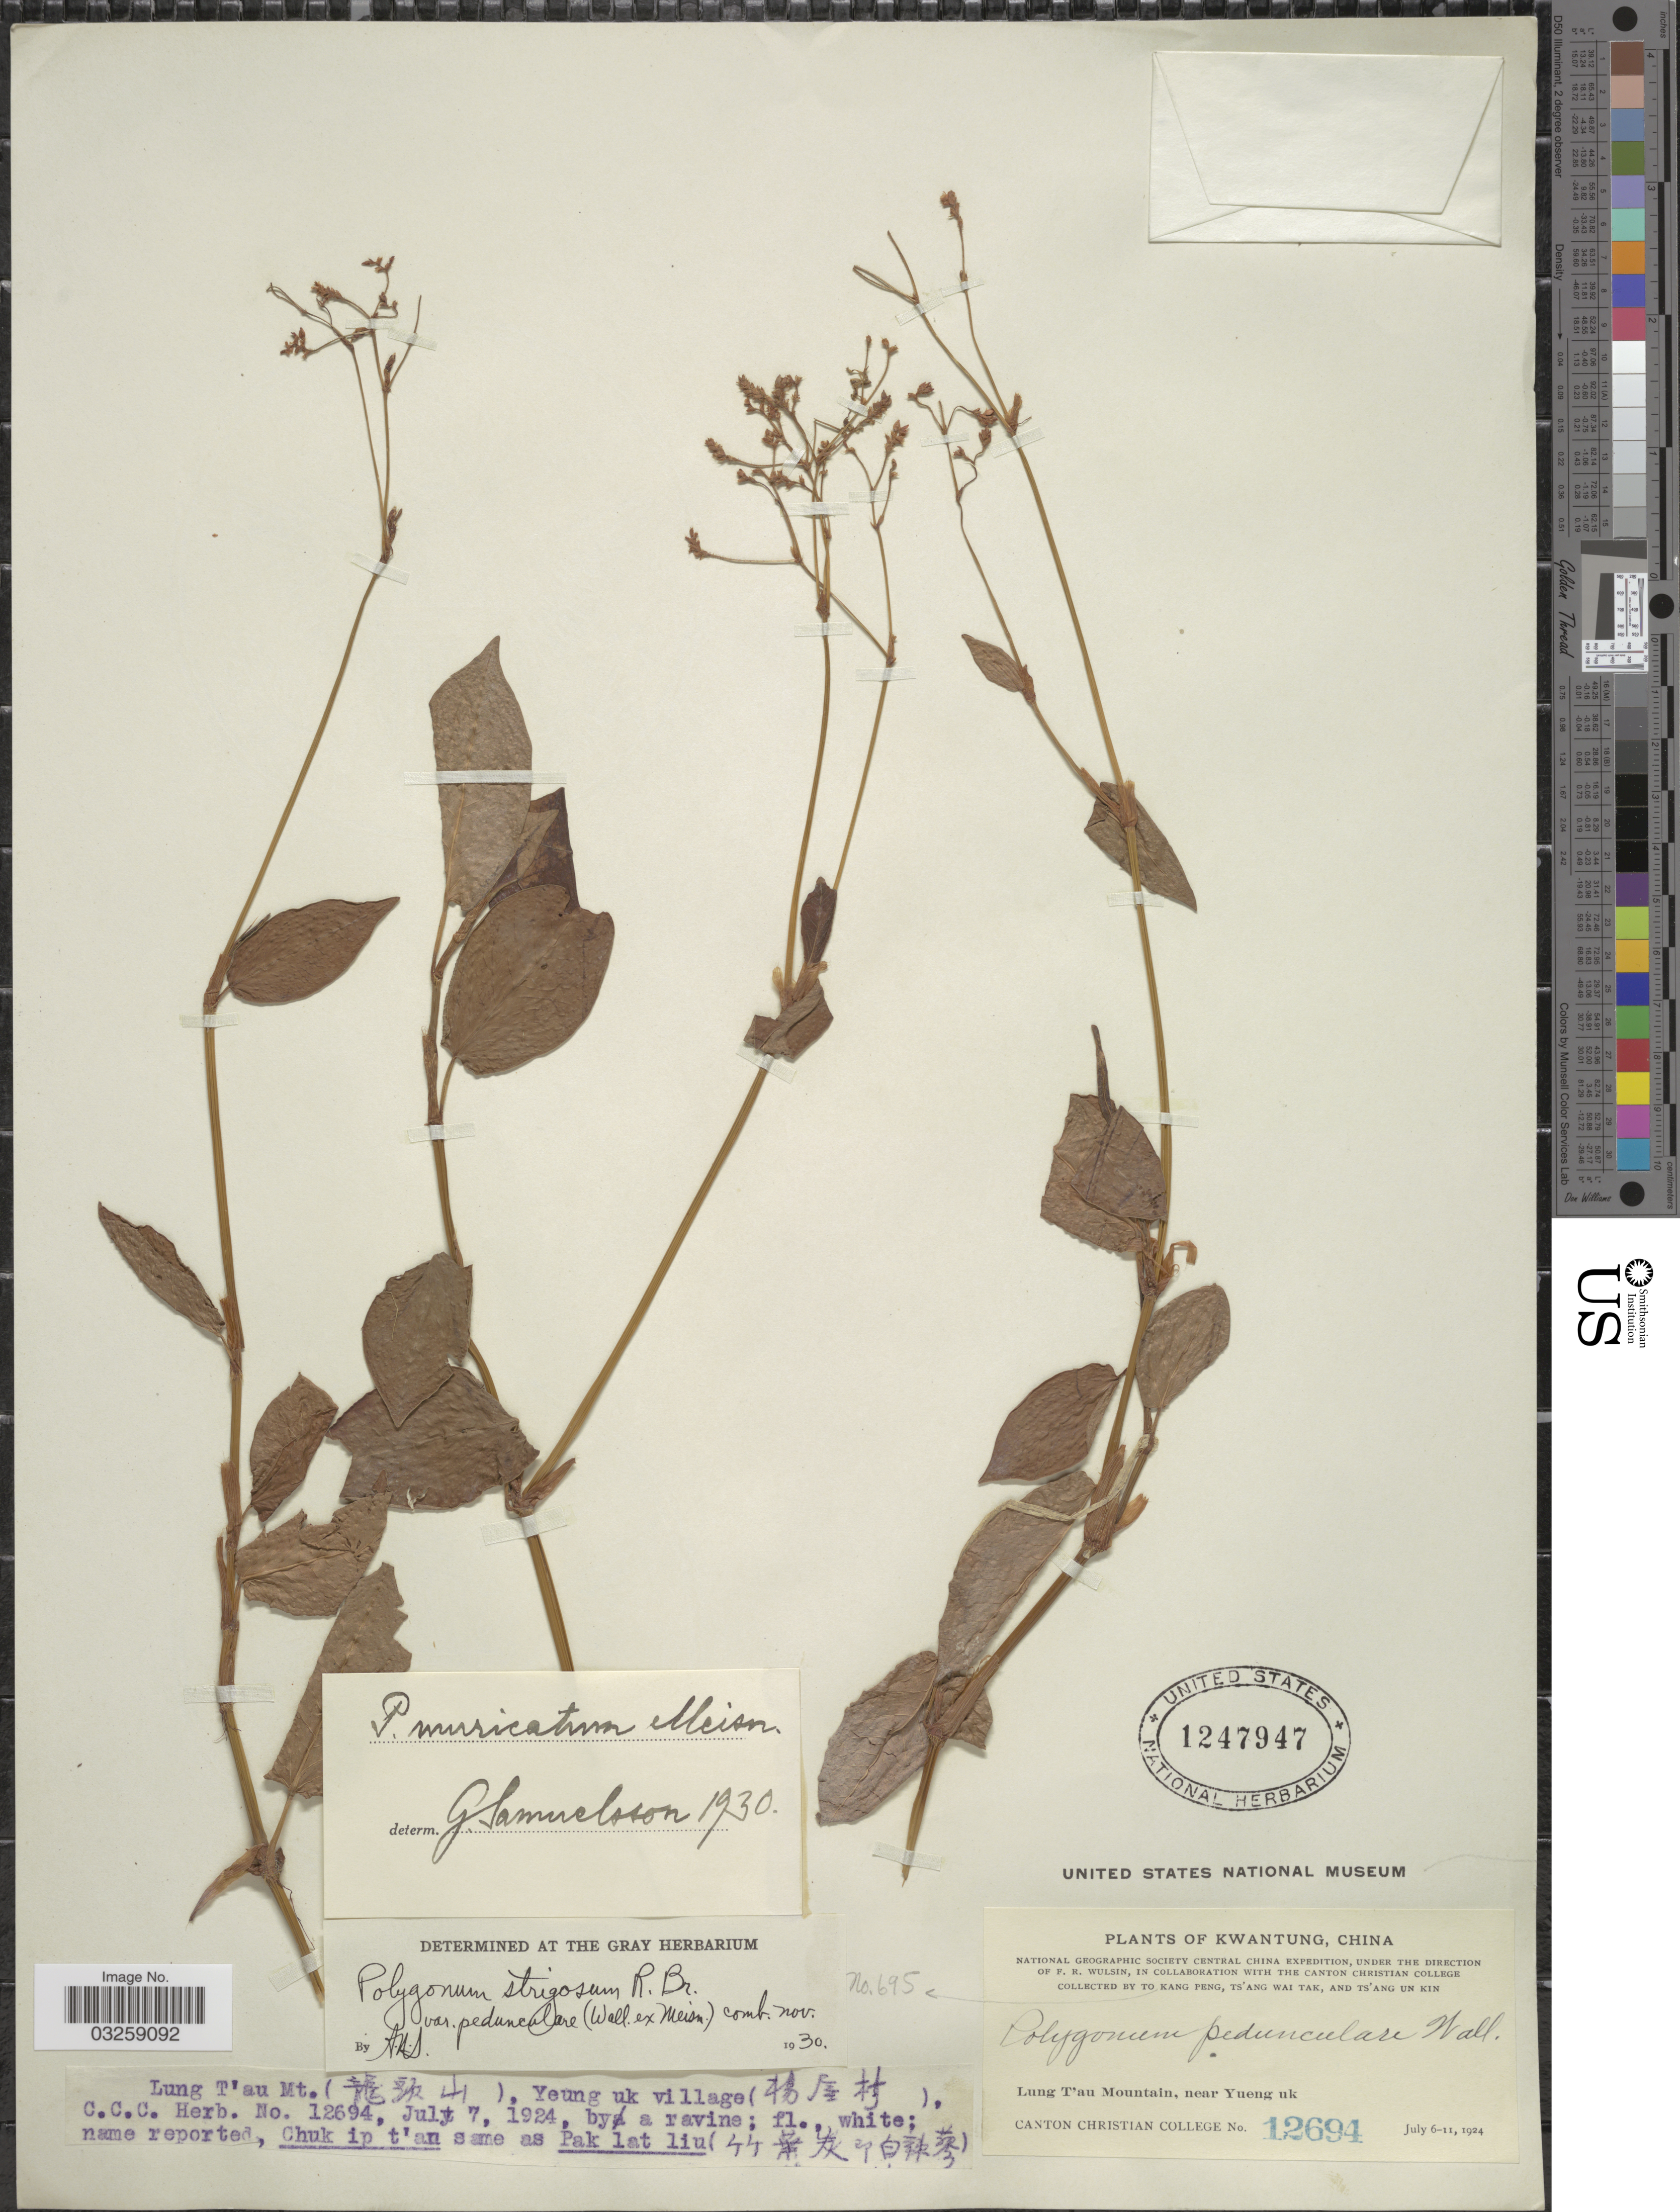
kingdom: Plantae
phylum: Tracheophyta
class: Magnoliopsida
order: Caryophyllales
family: Polygonaceae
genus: Polygonum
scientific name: Polygonum nepalense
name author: Meisn.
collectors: T. K. Peng, W. T. Tsang & Ts' Ang Un Kin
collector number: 695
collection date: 1924-07-07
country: China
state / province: Guangdong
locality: Kwantung. Lung T'au Mountain (X), near Yueng uk. Yeung uk village (X). By a ravine.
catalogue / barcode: US 1247947